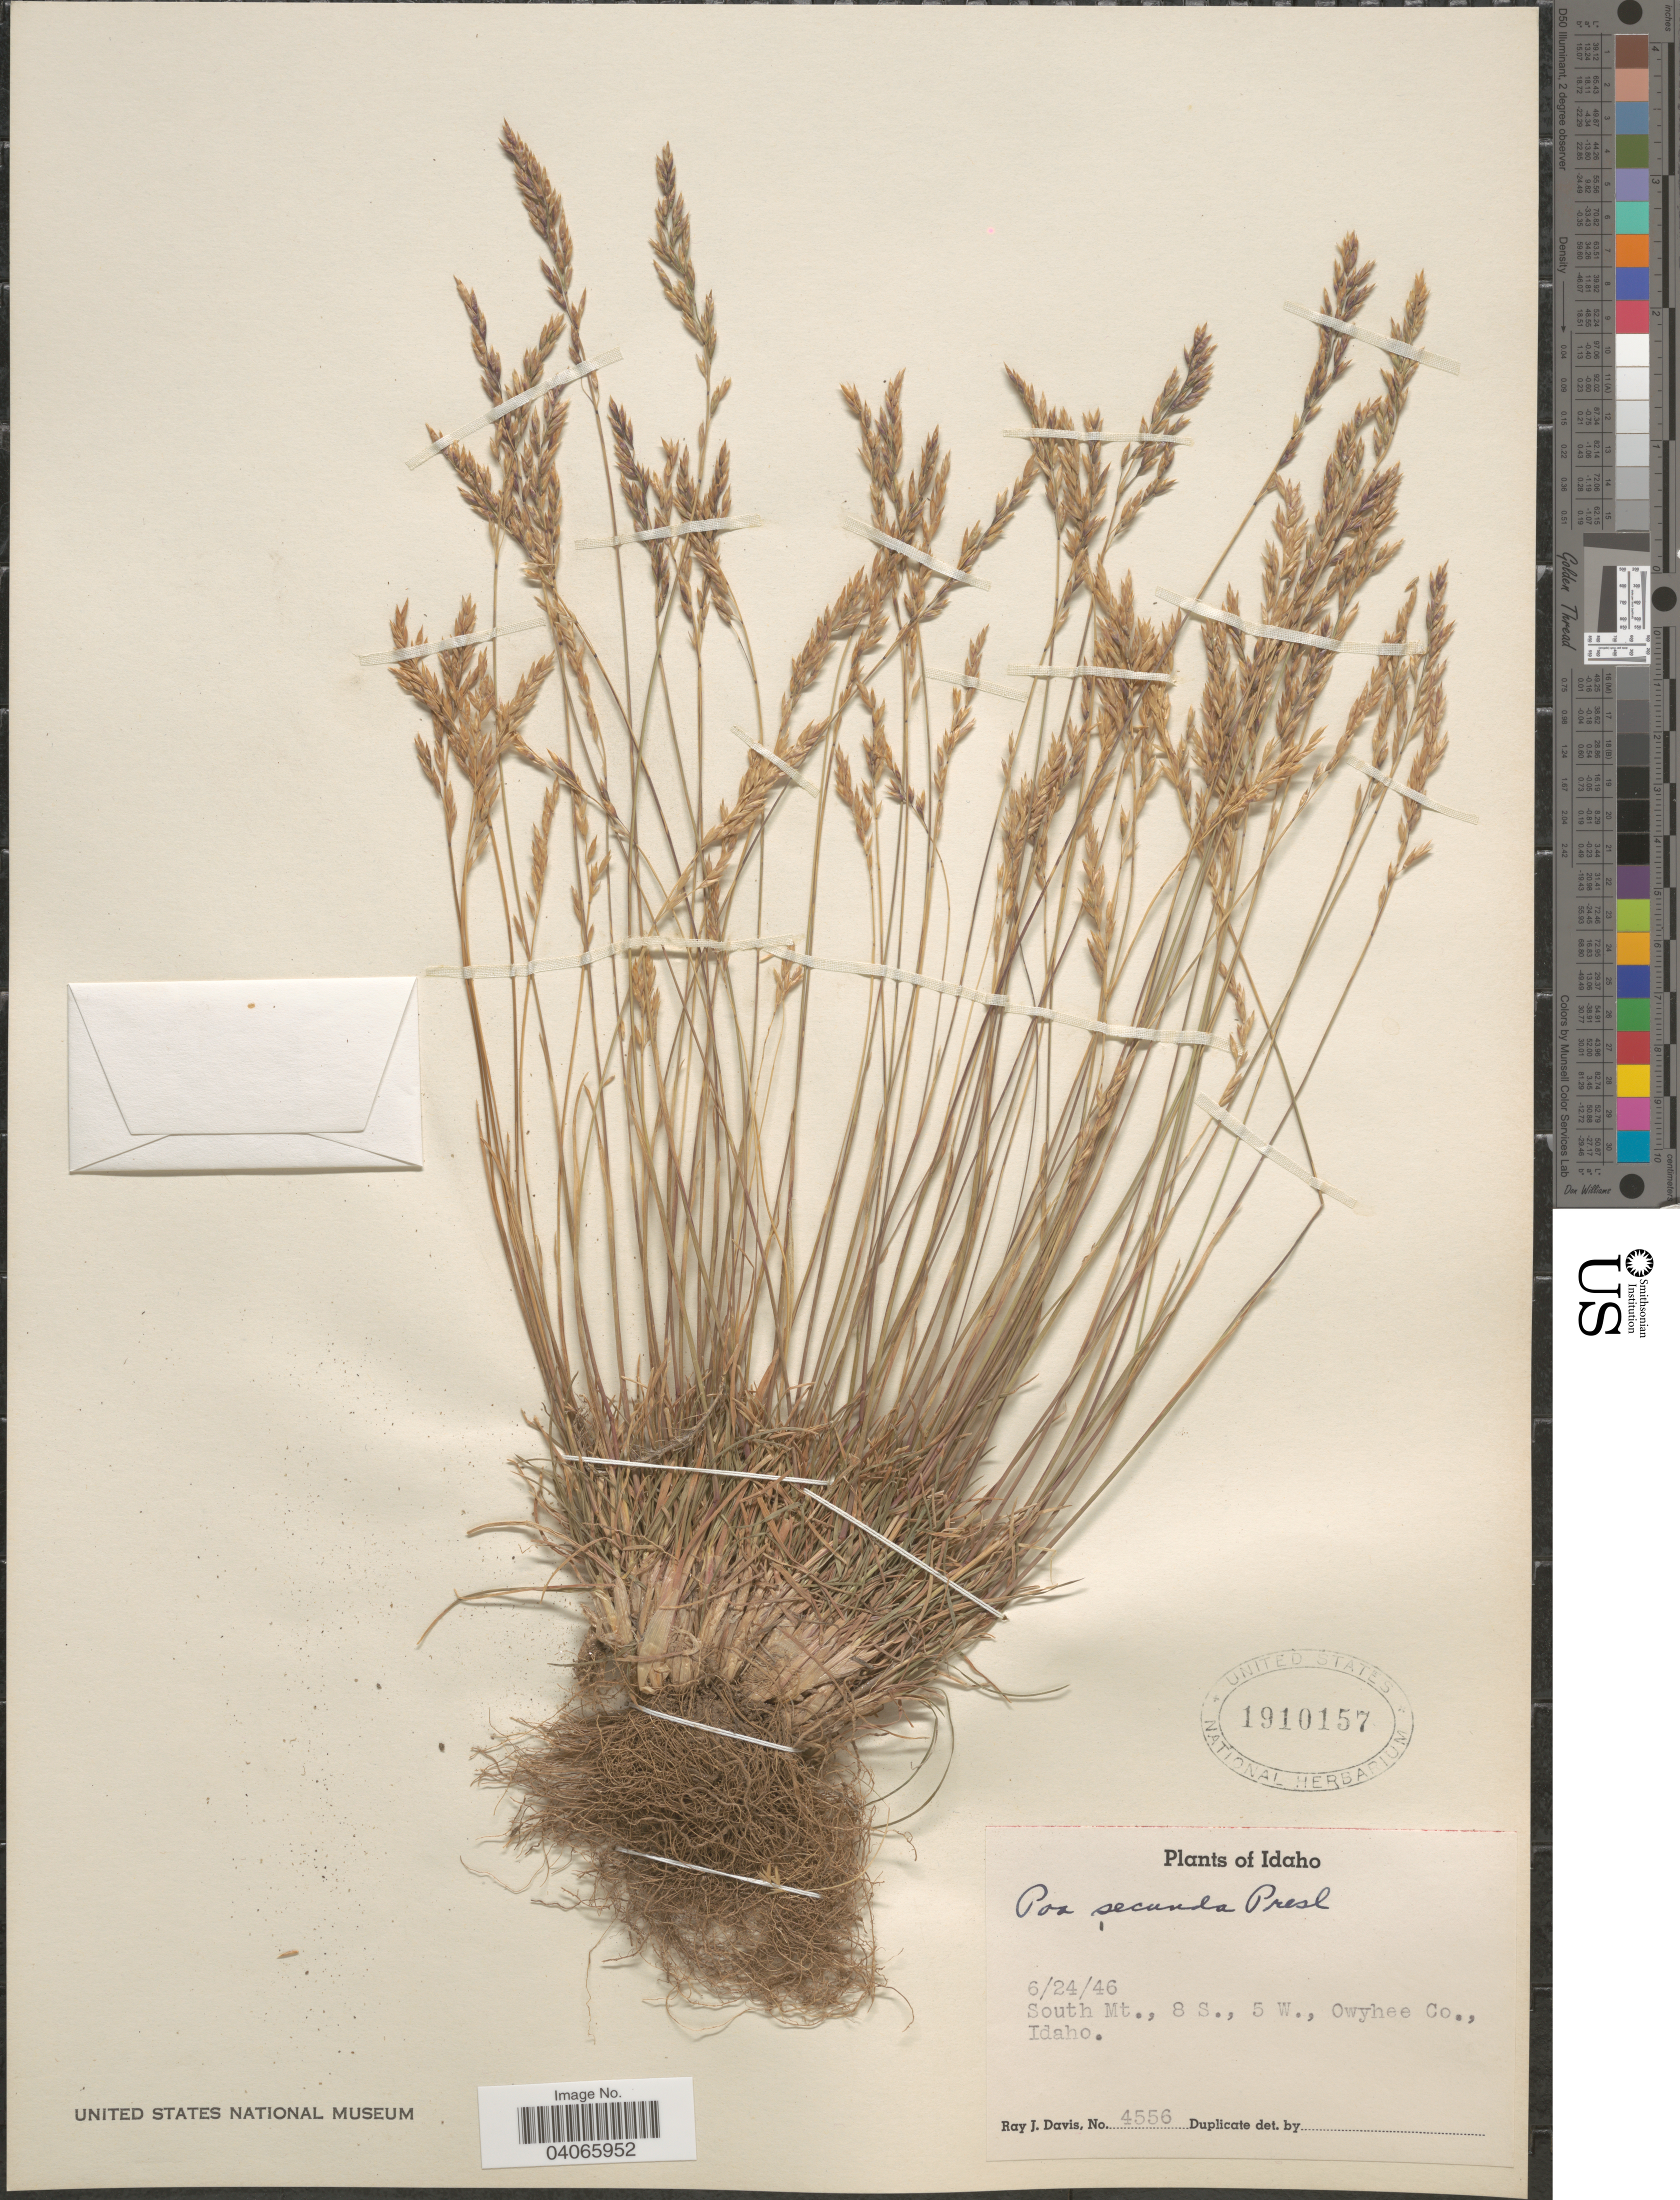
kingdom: Plantae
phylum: Tracheophyta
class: Liliopsida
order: Poales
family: Poaceae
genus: Poa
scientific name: Poa secunda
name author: J. Presl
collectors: R. Davis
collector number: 4556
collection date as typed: Transcribed d/m/y: 24/6/46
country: United States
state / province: Idaho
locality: South Mt., 8 S., 5 W., Owyhee Co.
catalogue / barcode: US 1910157